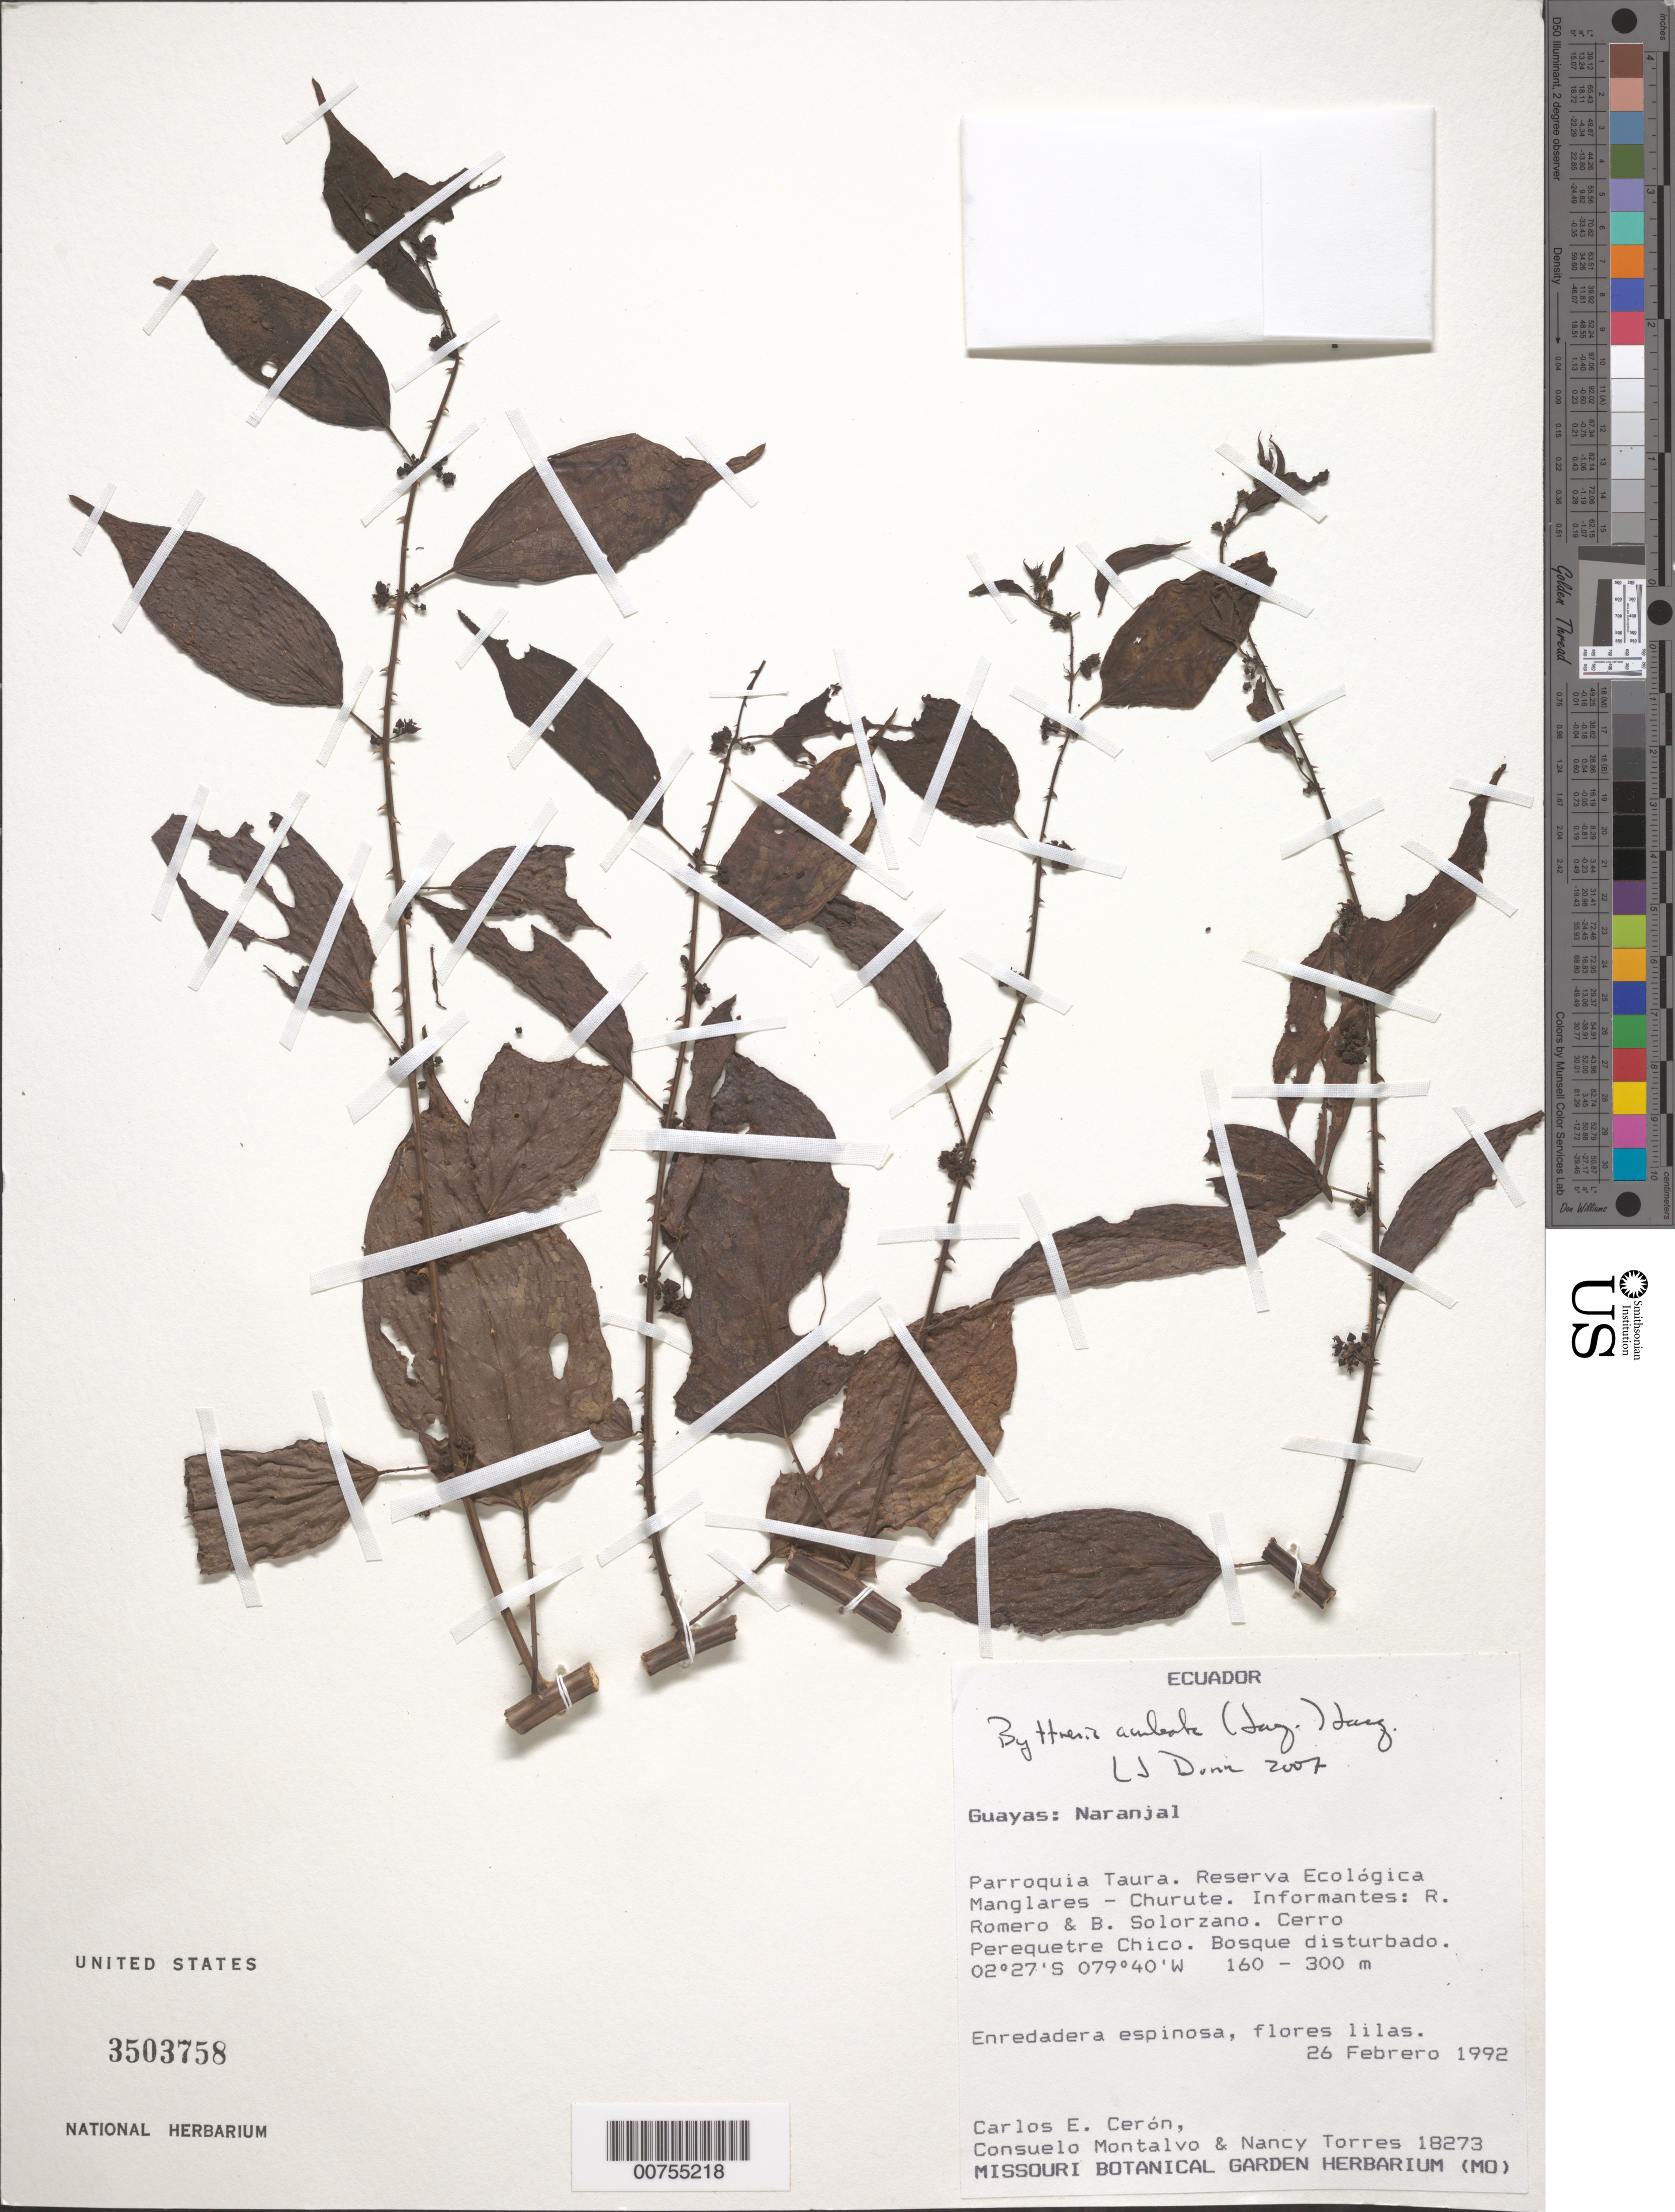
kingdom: Plantae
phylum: Tracheophyta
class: Magnoliopsida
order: Malvales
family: Malvaceae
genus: Byttneria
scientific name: Byttneria aculeata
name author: (Jacq.) Jacq.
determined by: Dorr, L. J., (BOT), Smithsonian Institution - National Museum of Natural History (UNITED STATES)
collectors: C. E. Cerón M., C. Montalvo & N. Torres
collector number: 18273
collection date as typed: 26 Feb 1992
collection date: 1992-02-26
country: Ecuador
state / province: Guayas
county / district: Naranjal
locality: Parroquia Taura. Reserva Ecológica Manglares-Churute. Cerro Perequetre Chico.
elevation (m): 160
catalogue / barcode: US 3503758